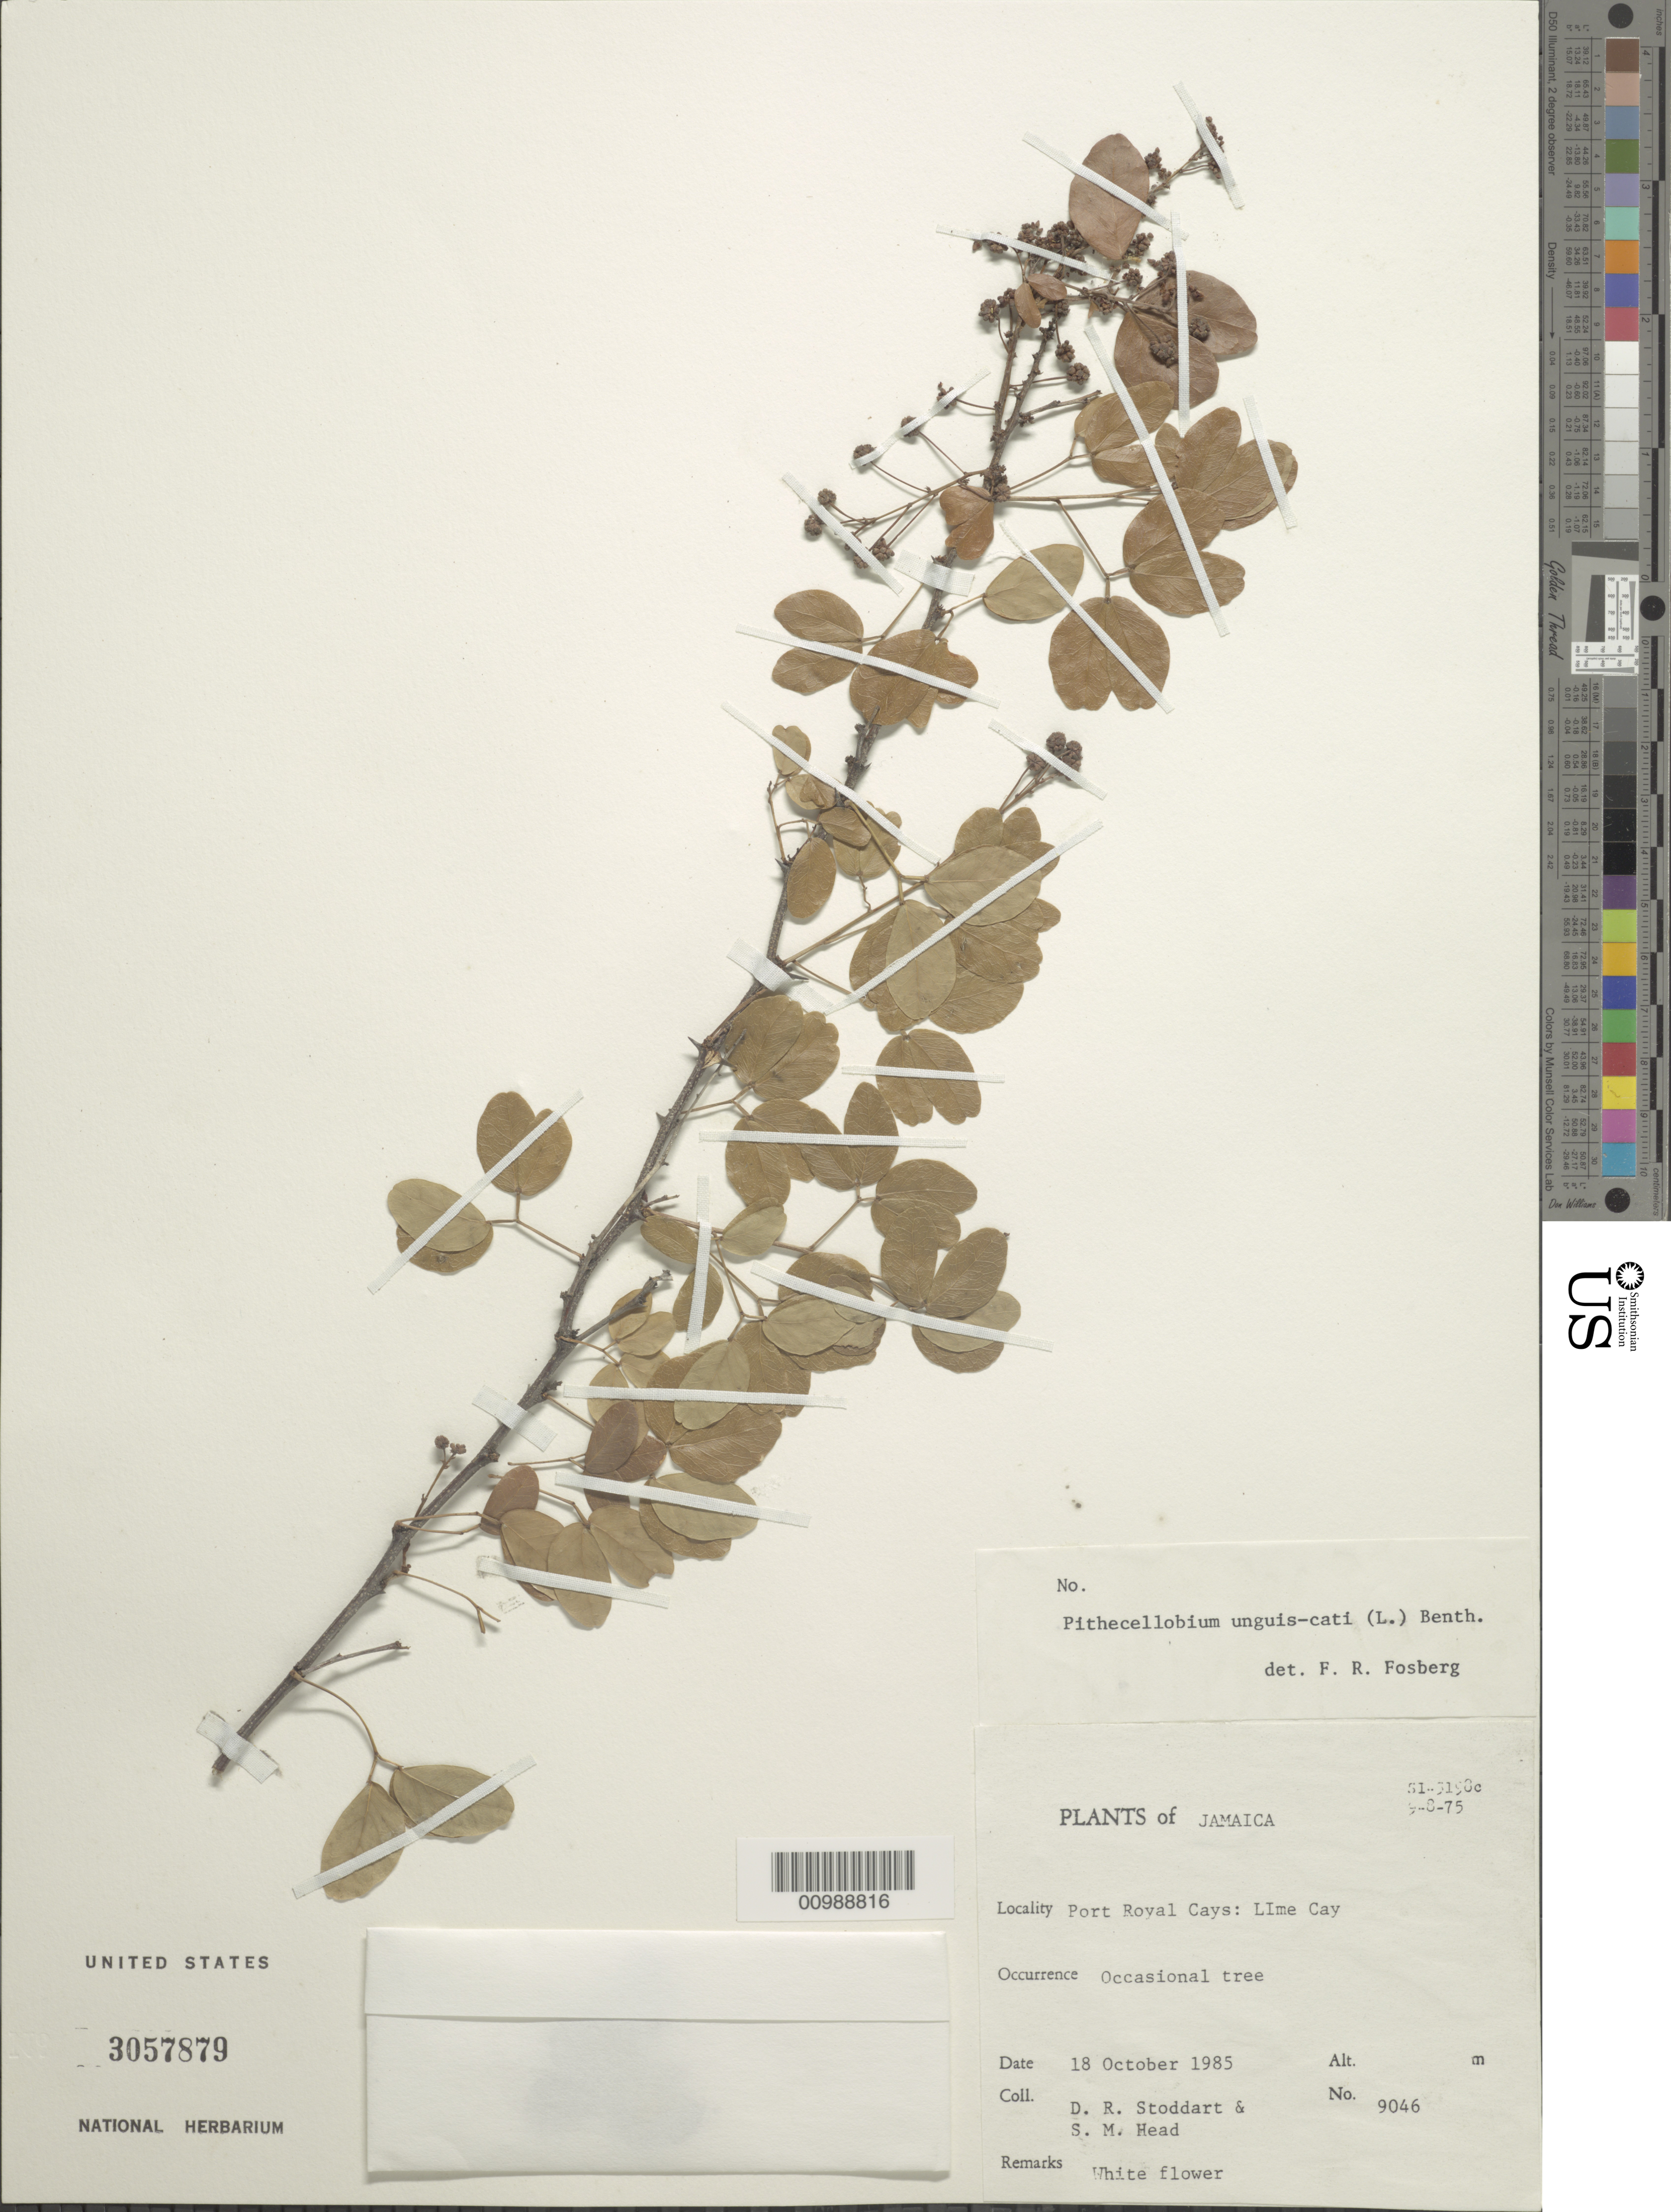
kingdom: Plantae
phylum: Tracheophyta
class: Magnoliopsida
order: Fabales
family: Fabaceae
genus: Pithecellobium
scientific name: Pithecellobium unguis-cati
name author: (L.) Benth.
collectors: D. R. Stoddart & S. Head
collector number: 9046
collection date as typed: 18 Oct 1985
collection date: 1985-10-18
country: Jamaica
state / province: Kingston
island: Jamaica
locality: Port Royal Cays; Lime Cay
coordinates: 0 N, 0 E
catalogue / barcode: US 3057879